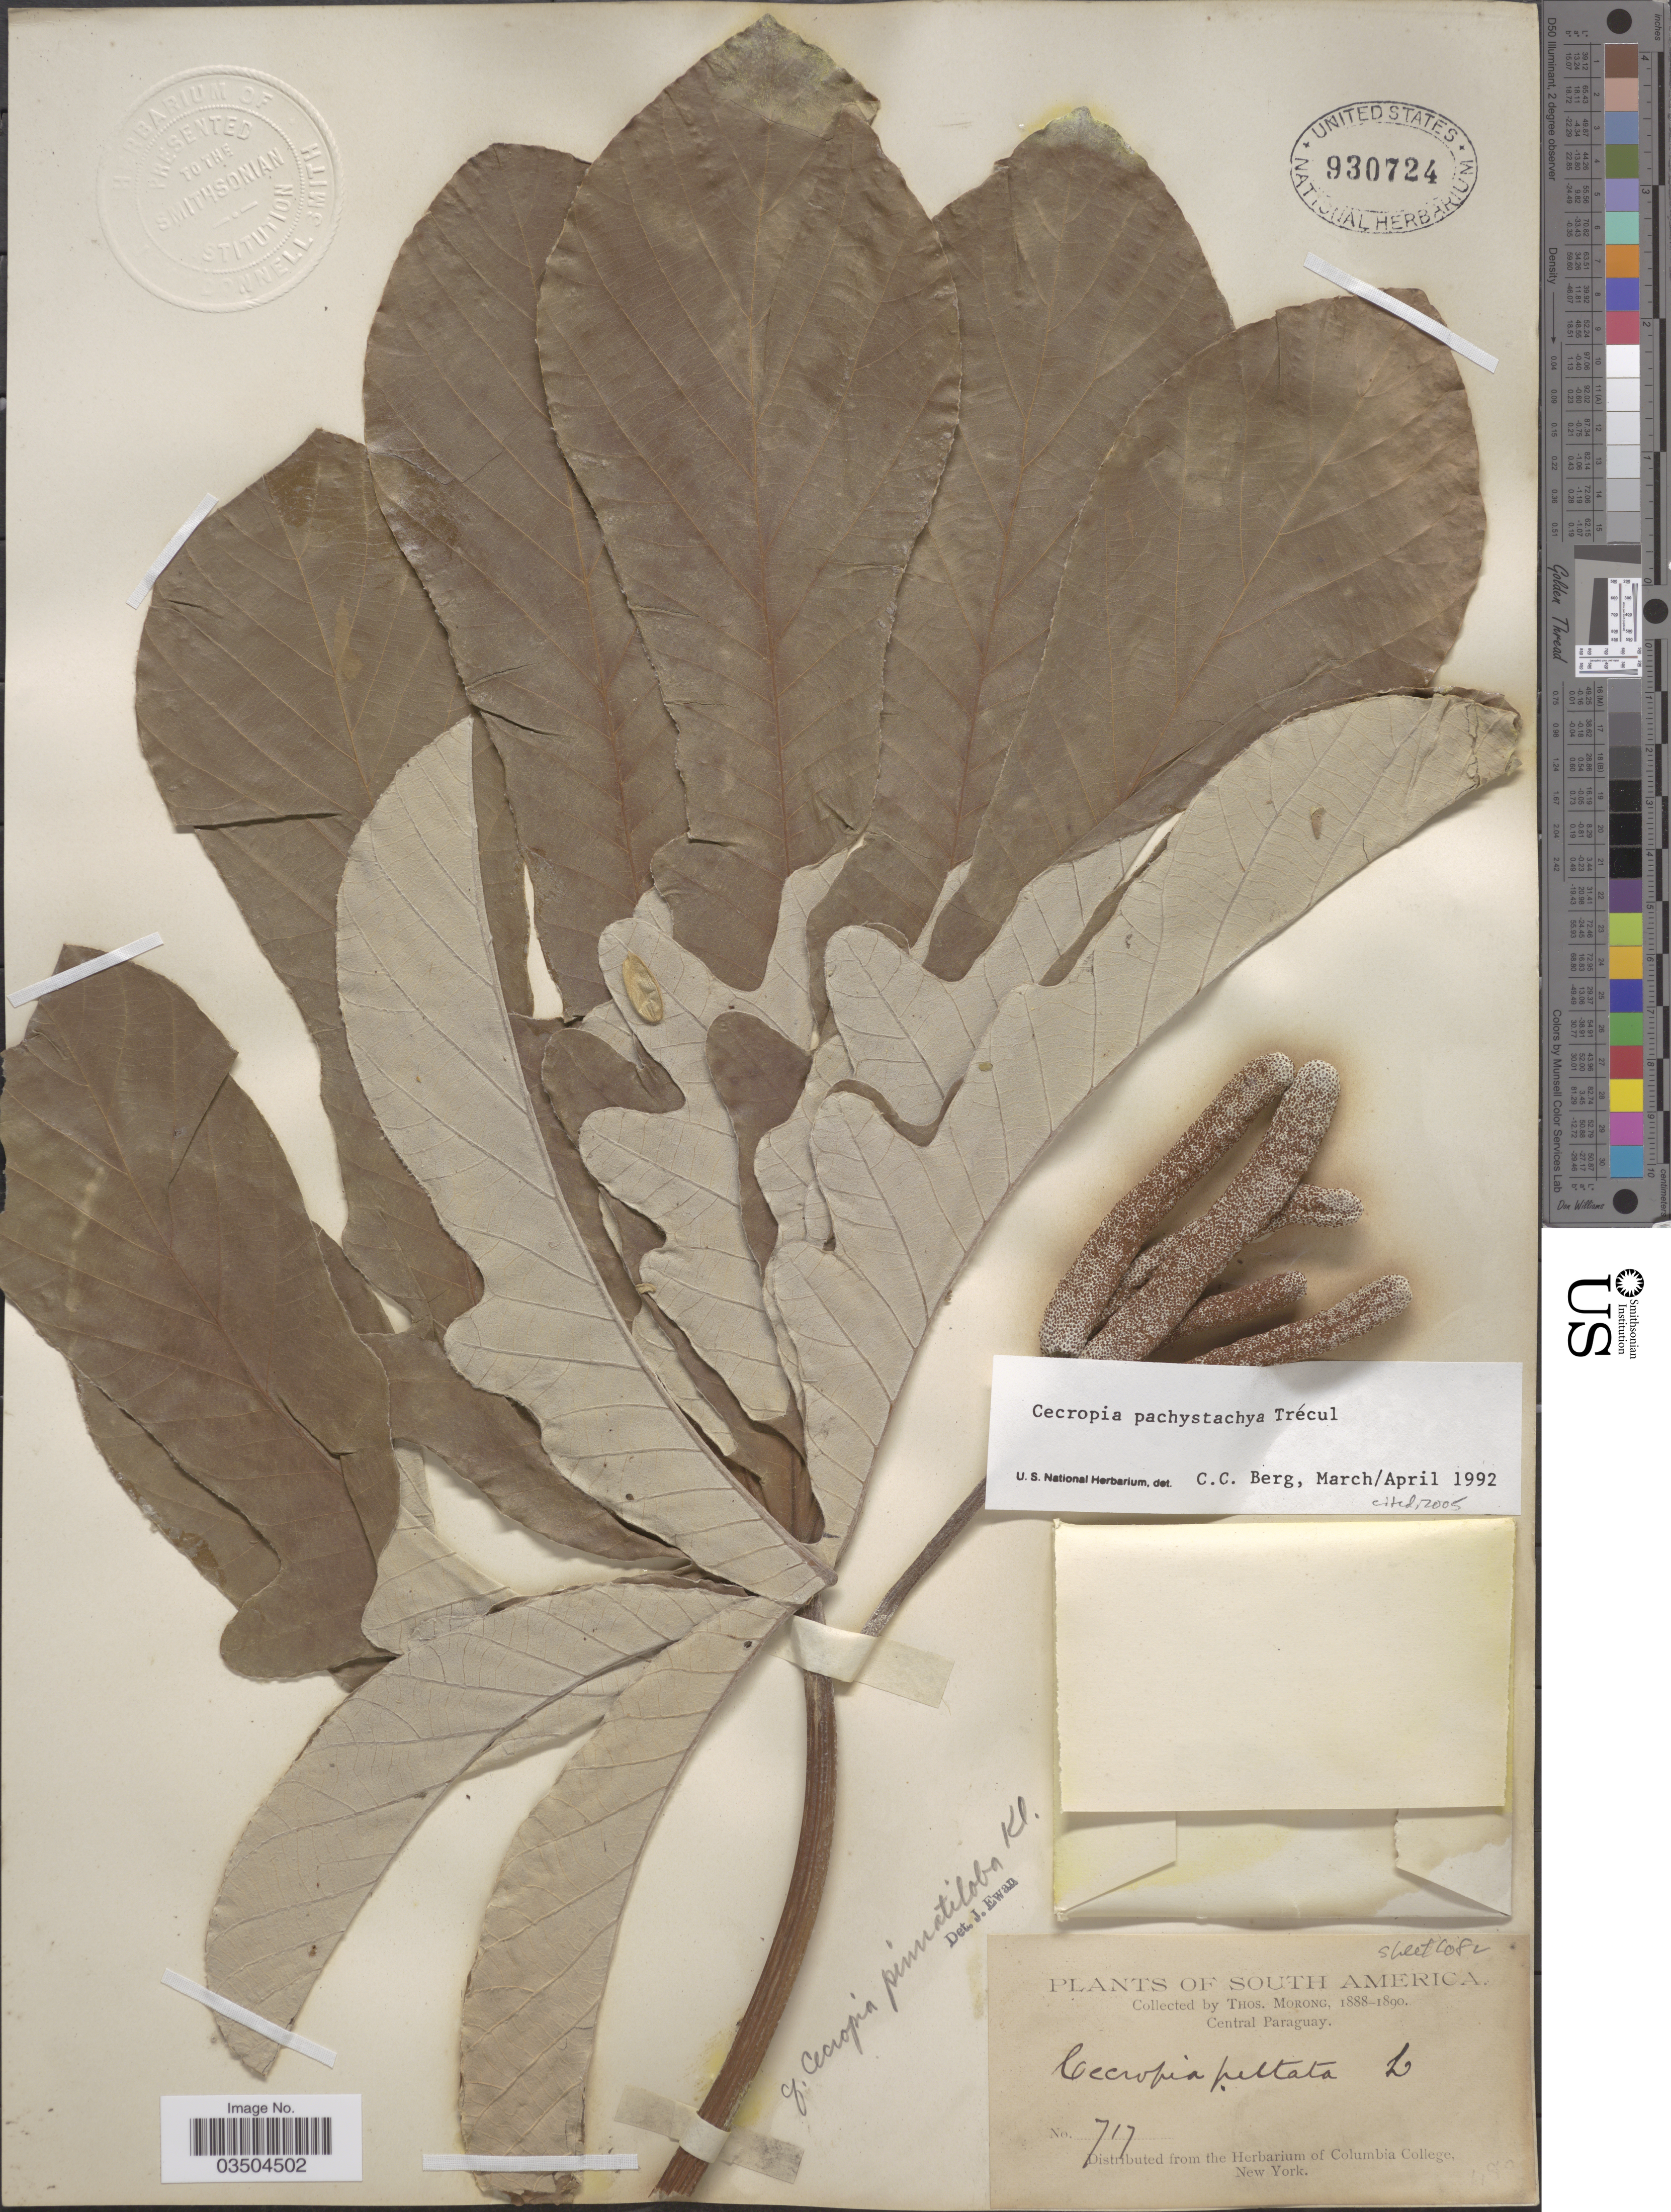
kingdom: Plantae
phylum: Tracheophyta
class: Magnoliopsida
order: Rosales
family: Urticaceae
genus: Cecropia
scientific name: Cecropia pachystachya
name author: Trécul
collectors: ex herb. T. Morong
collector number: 717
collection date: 1888/1890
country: Paraguay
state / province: Central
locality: Central Paraguay.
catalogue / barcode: US 930724